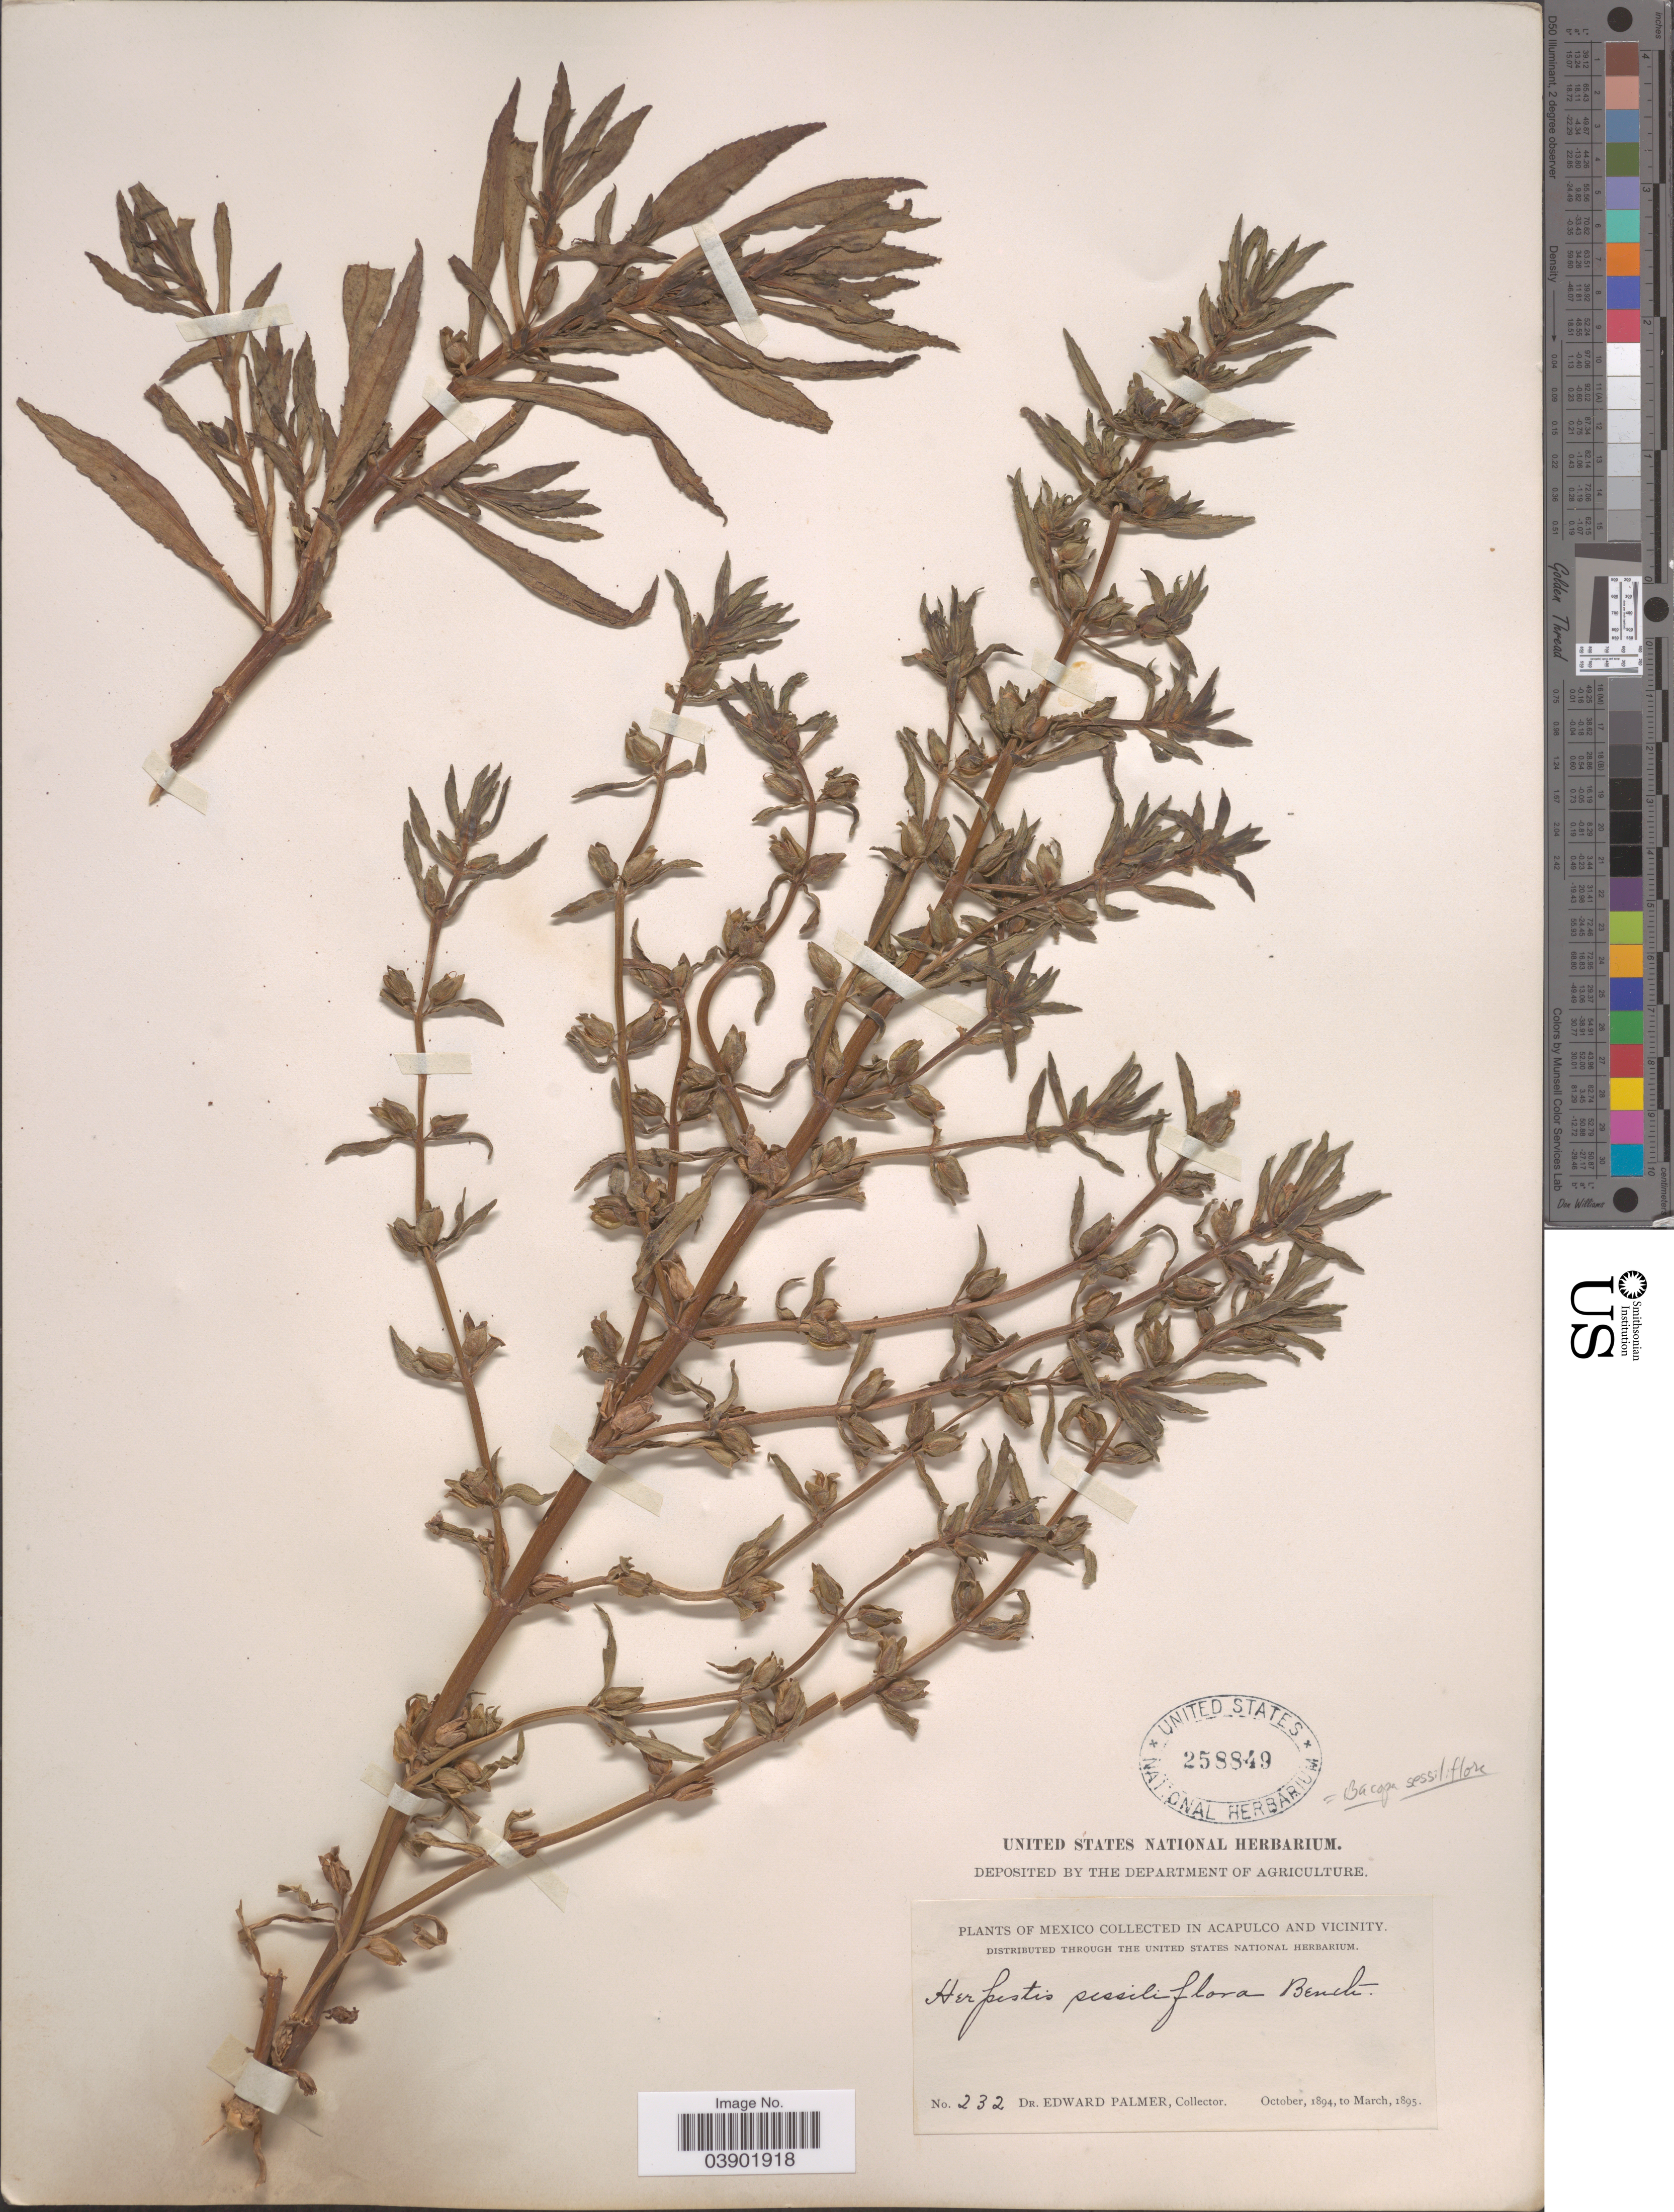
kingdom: Plantae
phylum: Tracheophyta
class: Magnoliopsida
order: Lamiales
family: Plantaginaceae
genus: Bacopa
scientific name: Bacopa sessiliflora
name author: (Benth.) Edwall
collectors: E. Palmer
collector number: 232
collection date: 1894-10/1895-03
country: Mexico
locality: In Acapulco and vicinity.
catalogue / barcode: US 258849